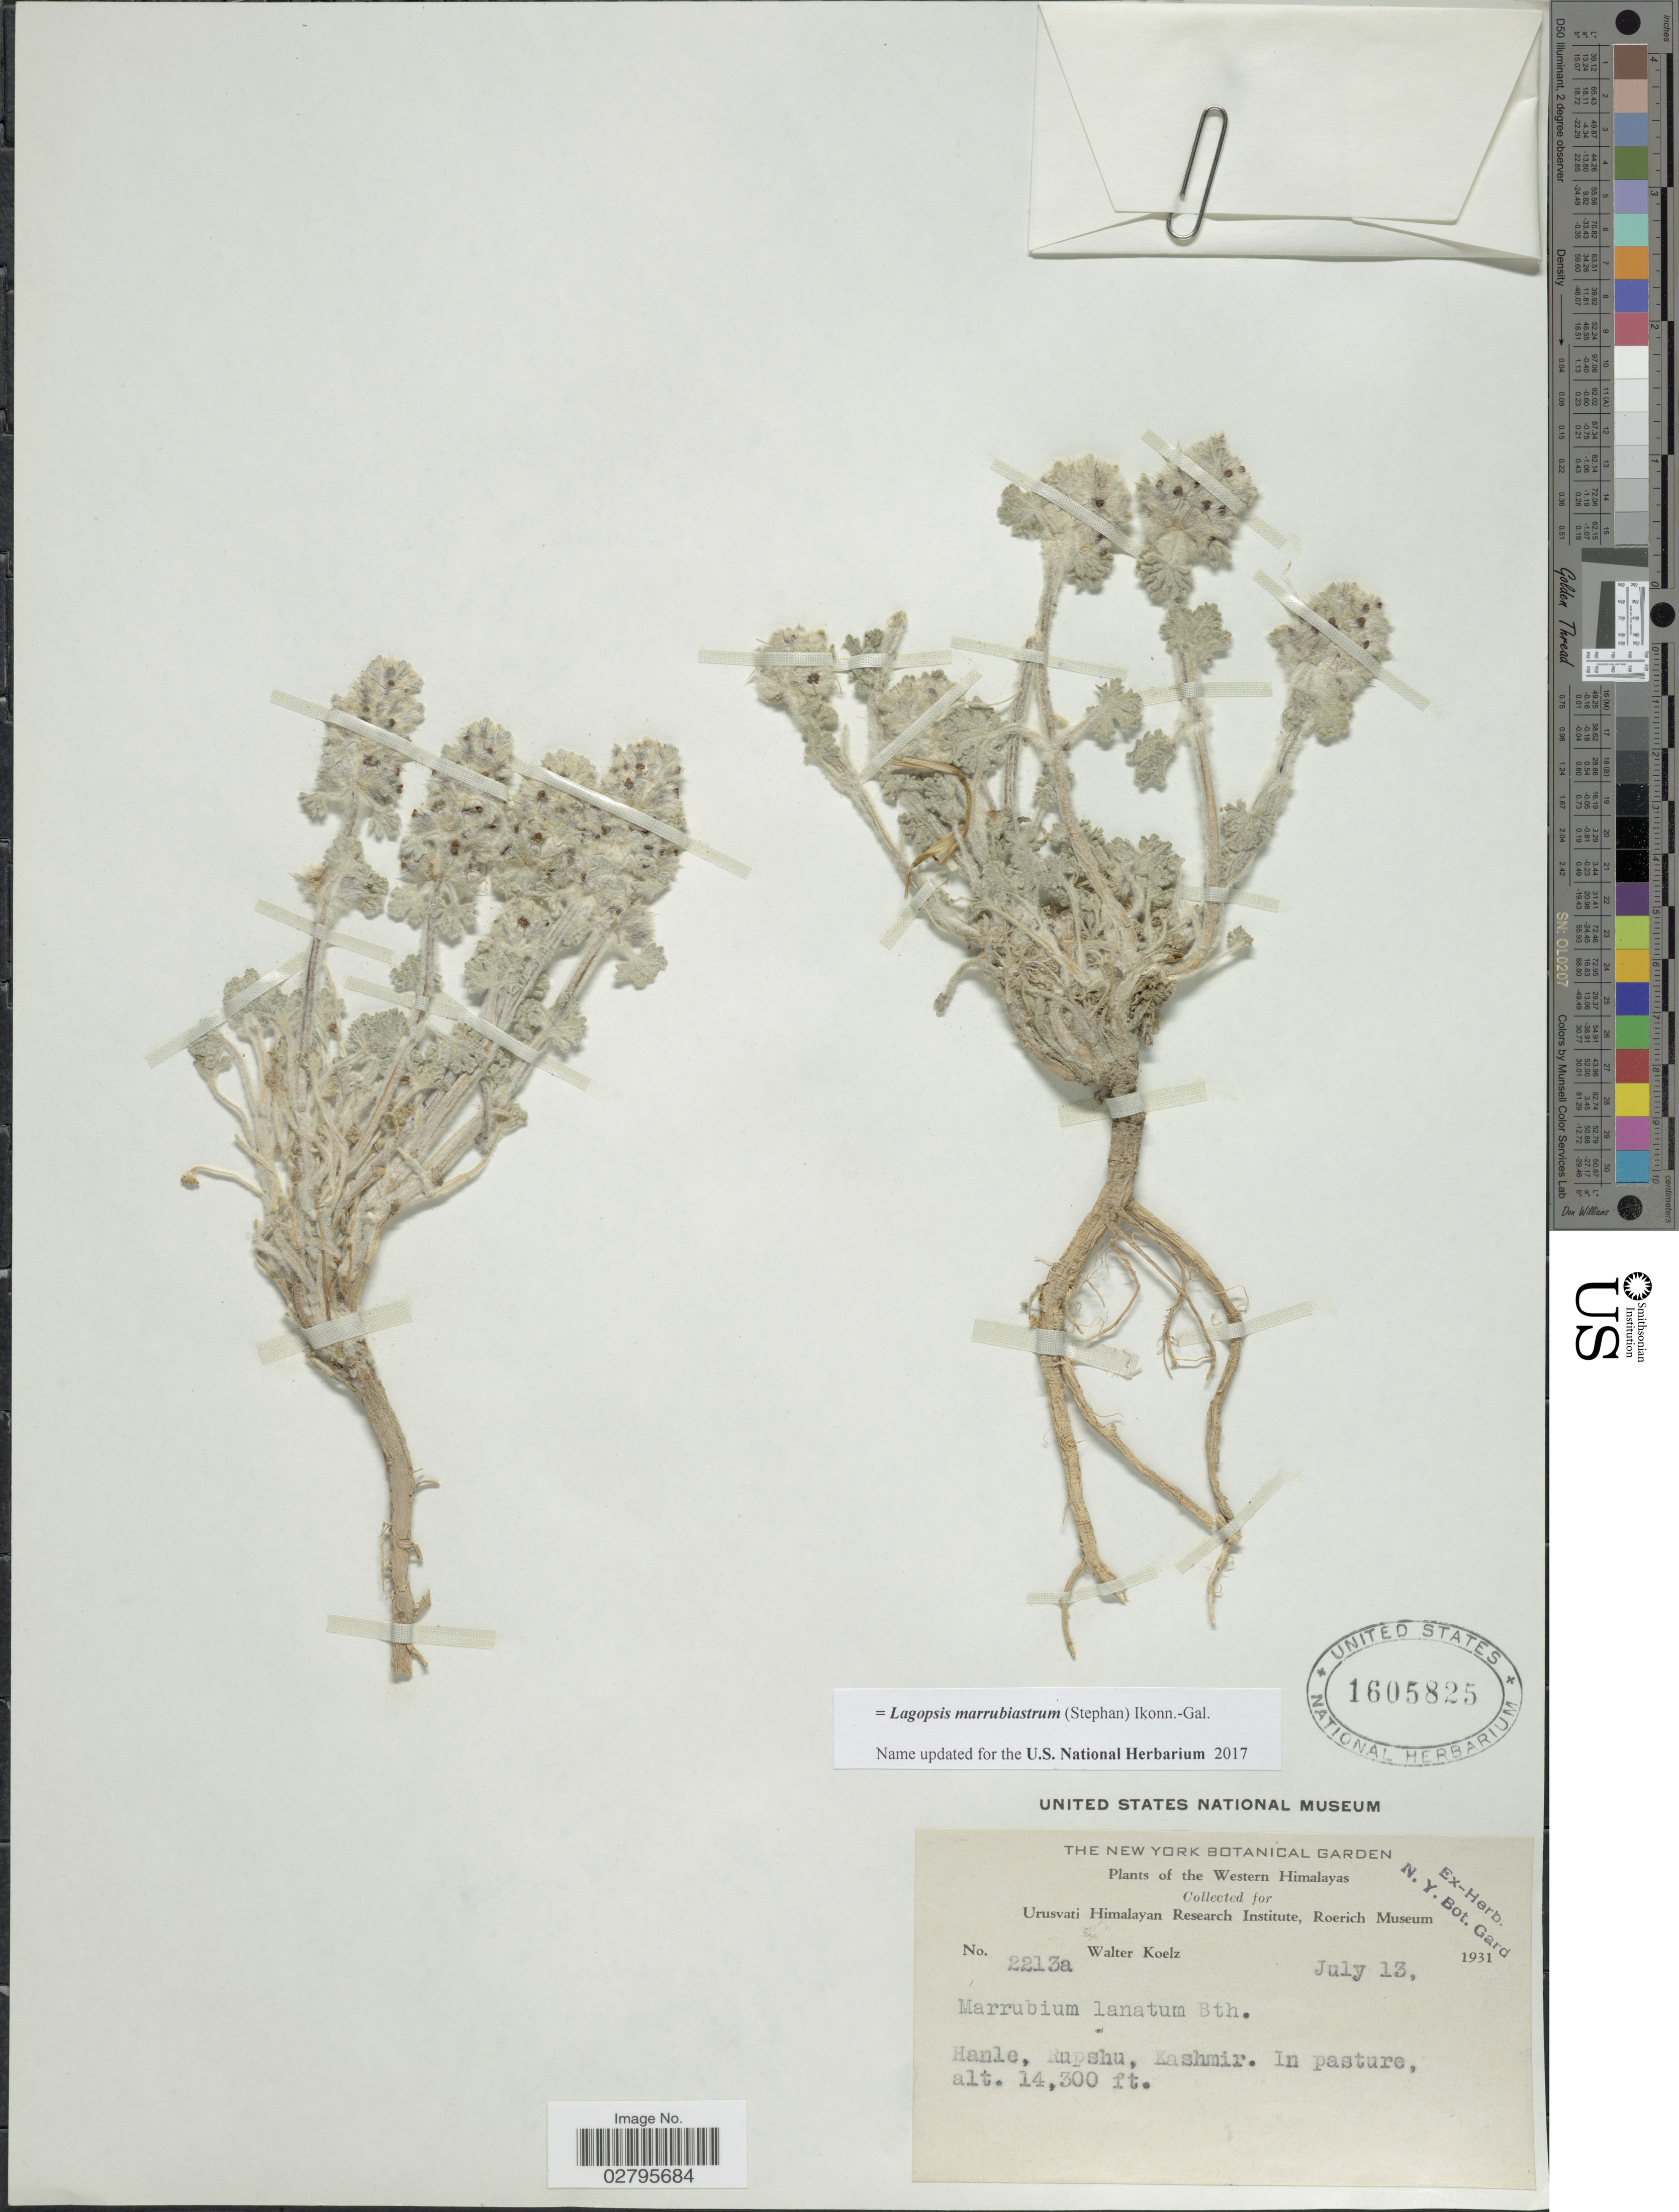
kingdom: Plantae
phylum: Tracheophyta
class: Magnoliopsida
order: Lamiales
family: Lamiaceae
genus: Lagopsis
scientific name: Lagopsis marrubiastrum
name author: (Stephan) Ikonn.-Gal.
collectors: W. N. Koelz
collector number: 2213a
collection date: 1931-07-13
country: India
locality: Western Himalayas, Hanle, Rupshu, Kashmir.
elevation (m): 4359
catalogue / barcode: US 1605825